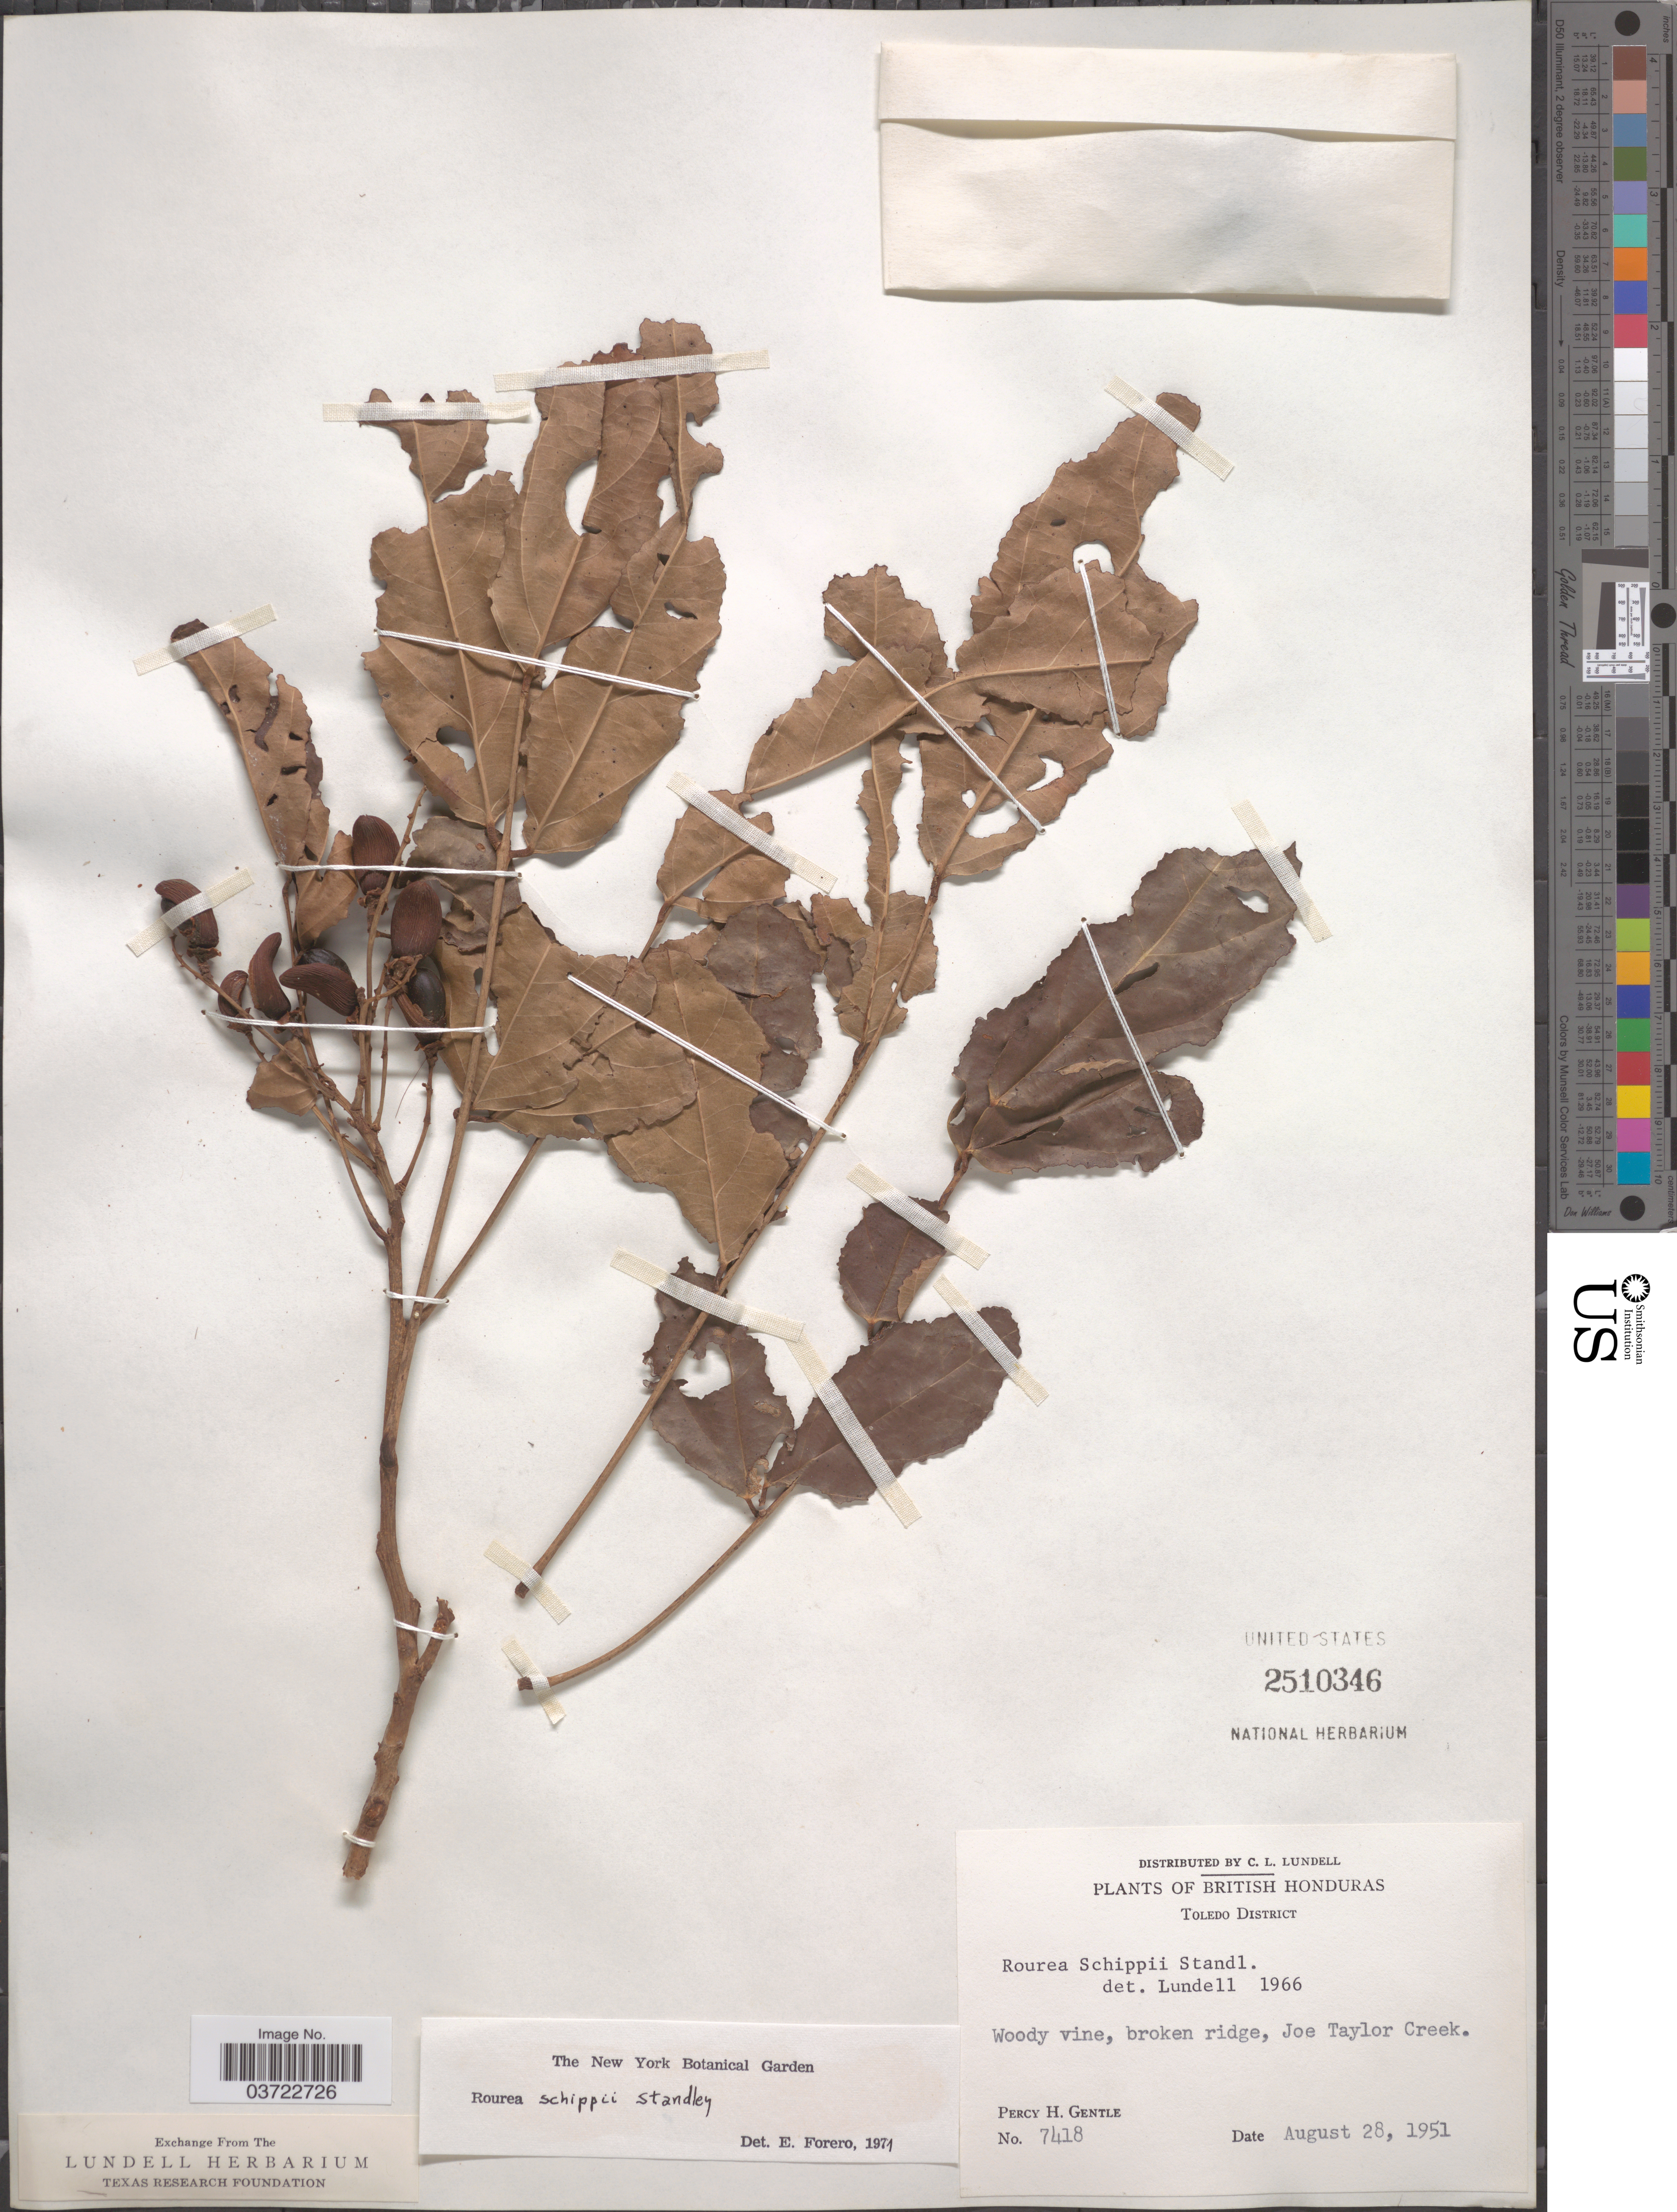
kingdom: Plantae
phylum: Tracheophyta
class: Magnoliopsida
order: Oxalidales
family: Connaraceae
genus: Rourea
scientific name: Rourea schippii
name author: Standl.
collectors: P. H. Gentle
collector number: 7418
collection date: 1951-08-28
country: Belize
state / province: Toledo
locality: British Honduras, Toledo District. Joe Taylor Creek.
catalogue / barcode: US 2510346